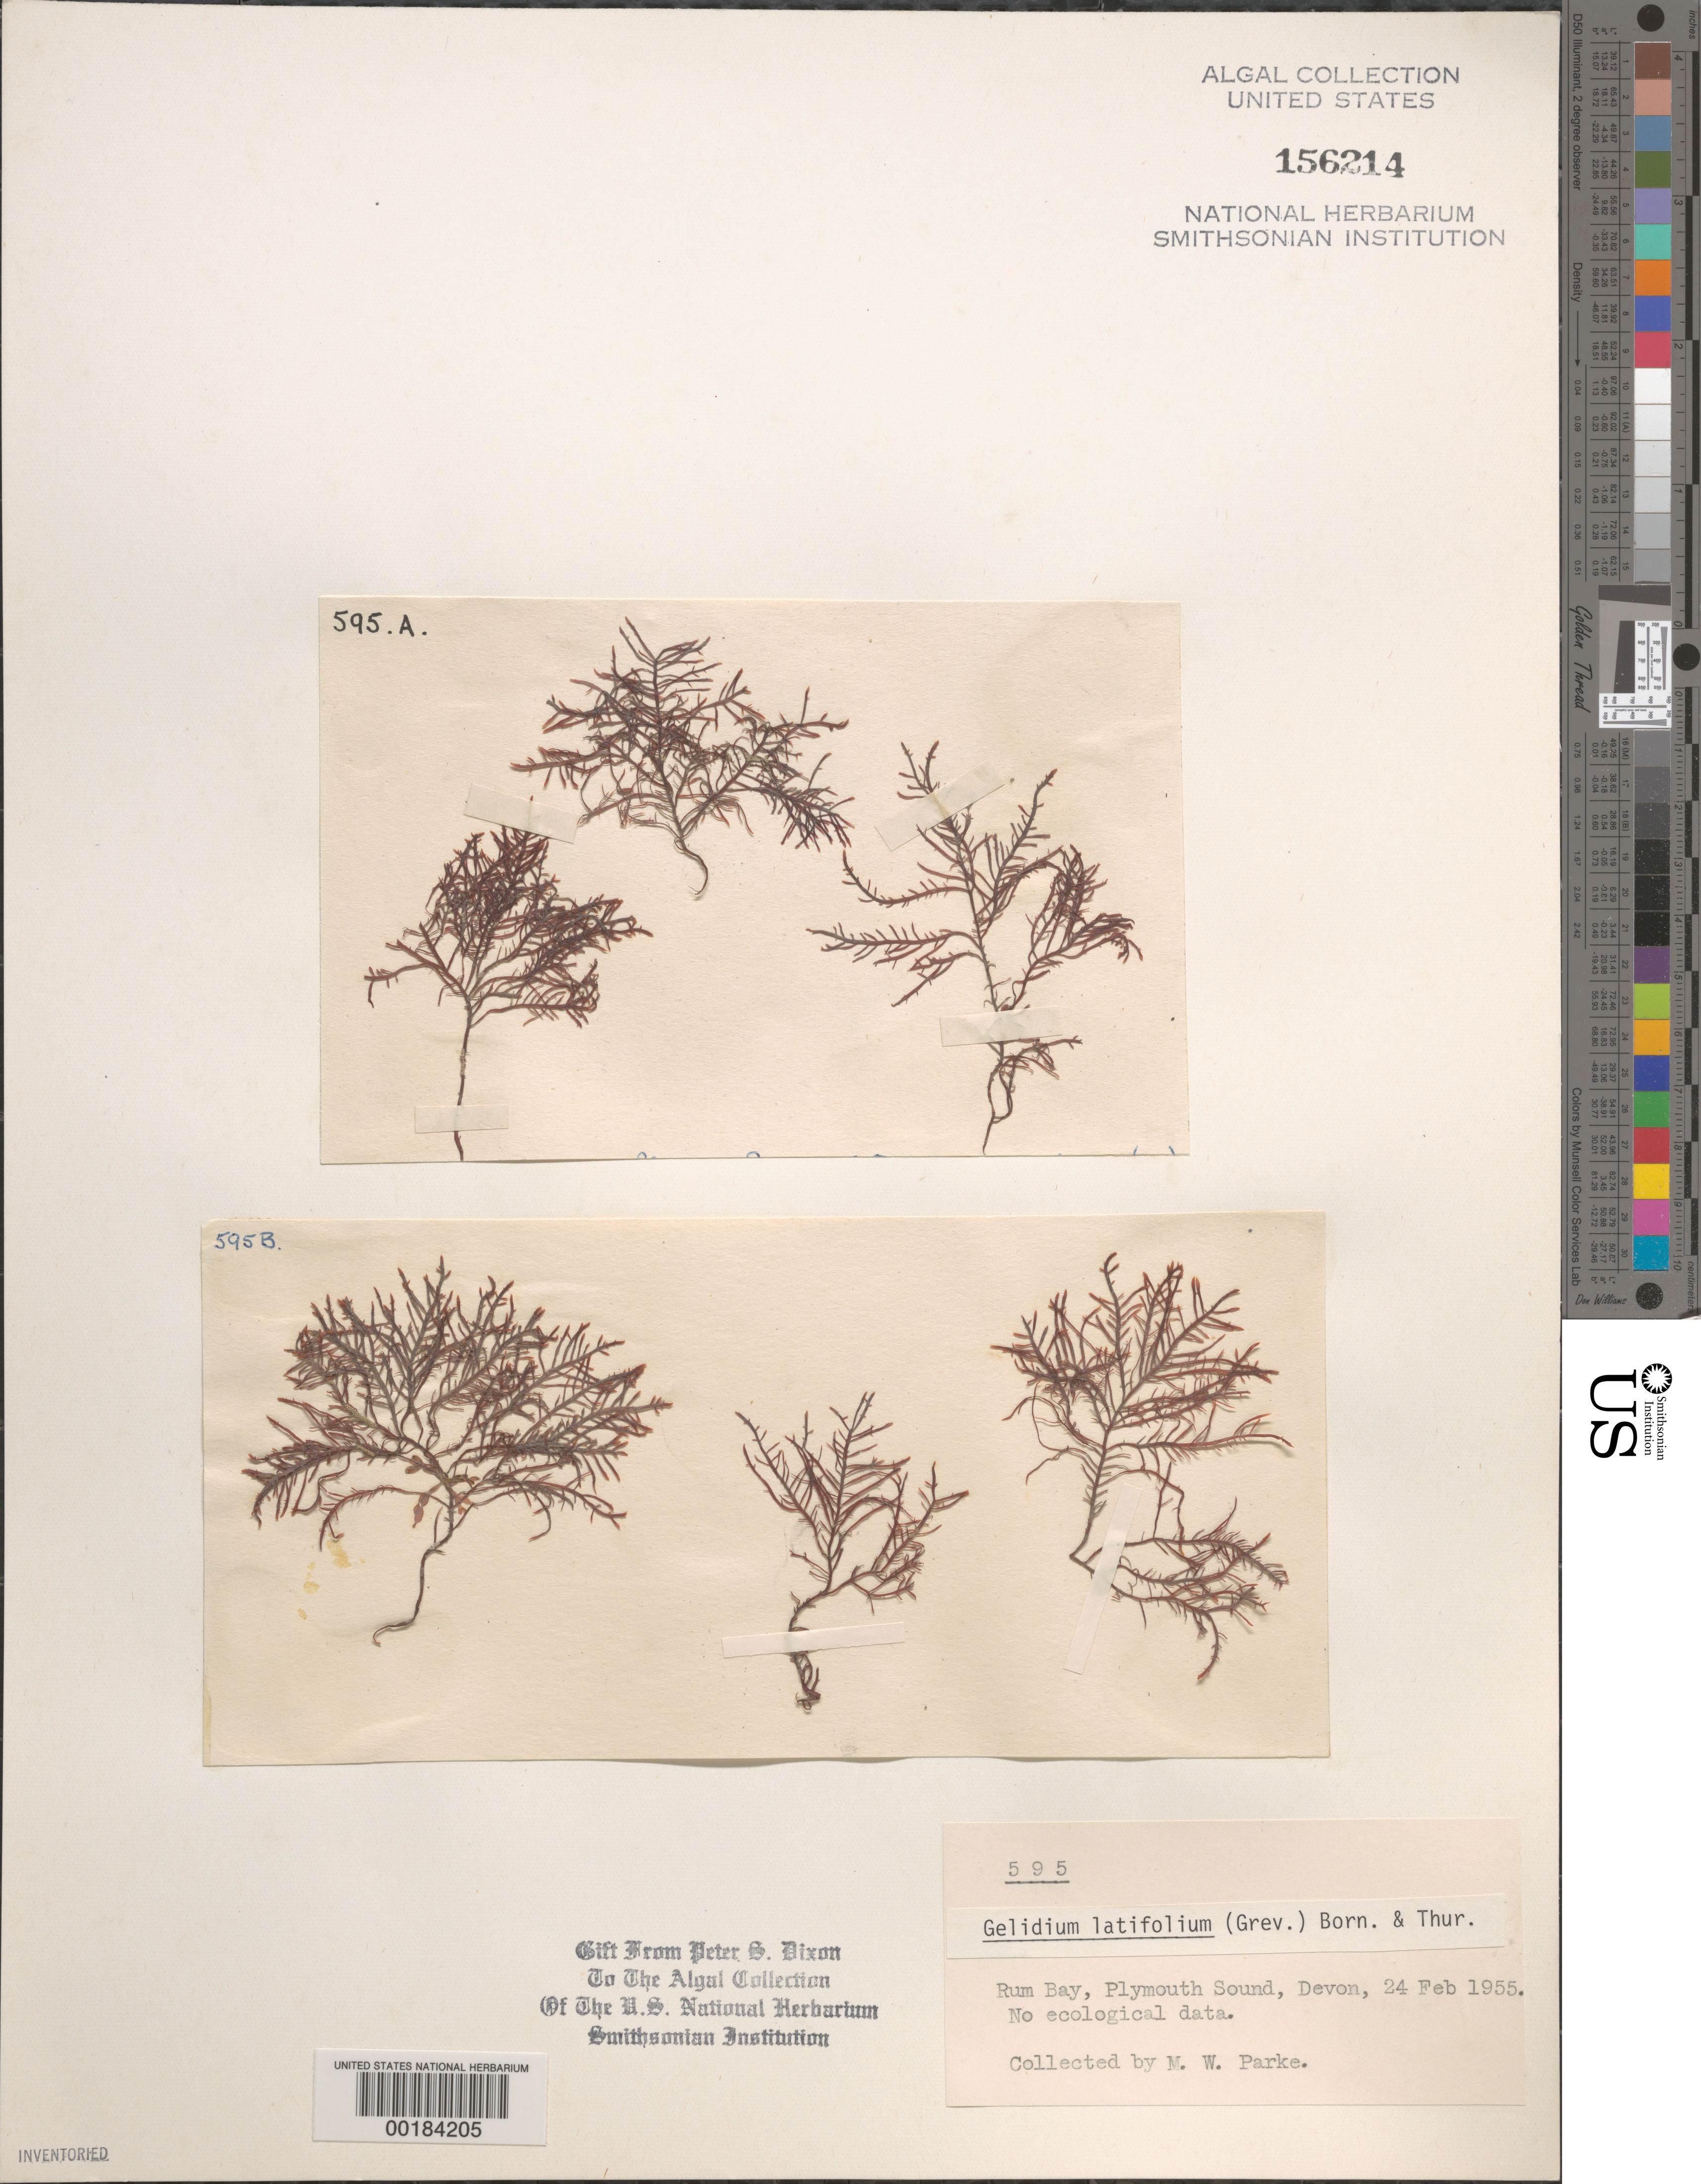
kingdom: Plantae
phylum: Rhodophyta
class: Florideophyceae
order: Gelidiales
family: Gelidiaceae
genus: Gelidium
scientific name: Gelidium spinosum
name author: (S.G. Gmel.) P.C. Silva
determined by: Algae name updating Project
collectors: M. Parke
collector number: PSD 595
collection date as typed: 24 Feb 1955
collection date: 1955-02-24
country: United Kingdom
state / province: England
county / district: Devon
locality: Rum Bay, Plymouth Sound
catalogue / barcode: US 156214